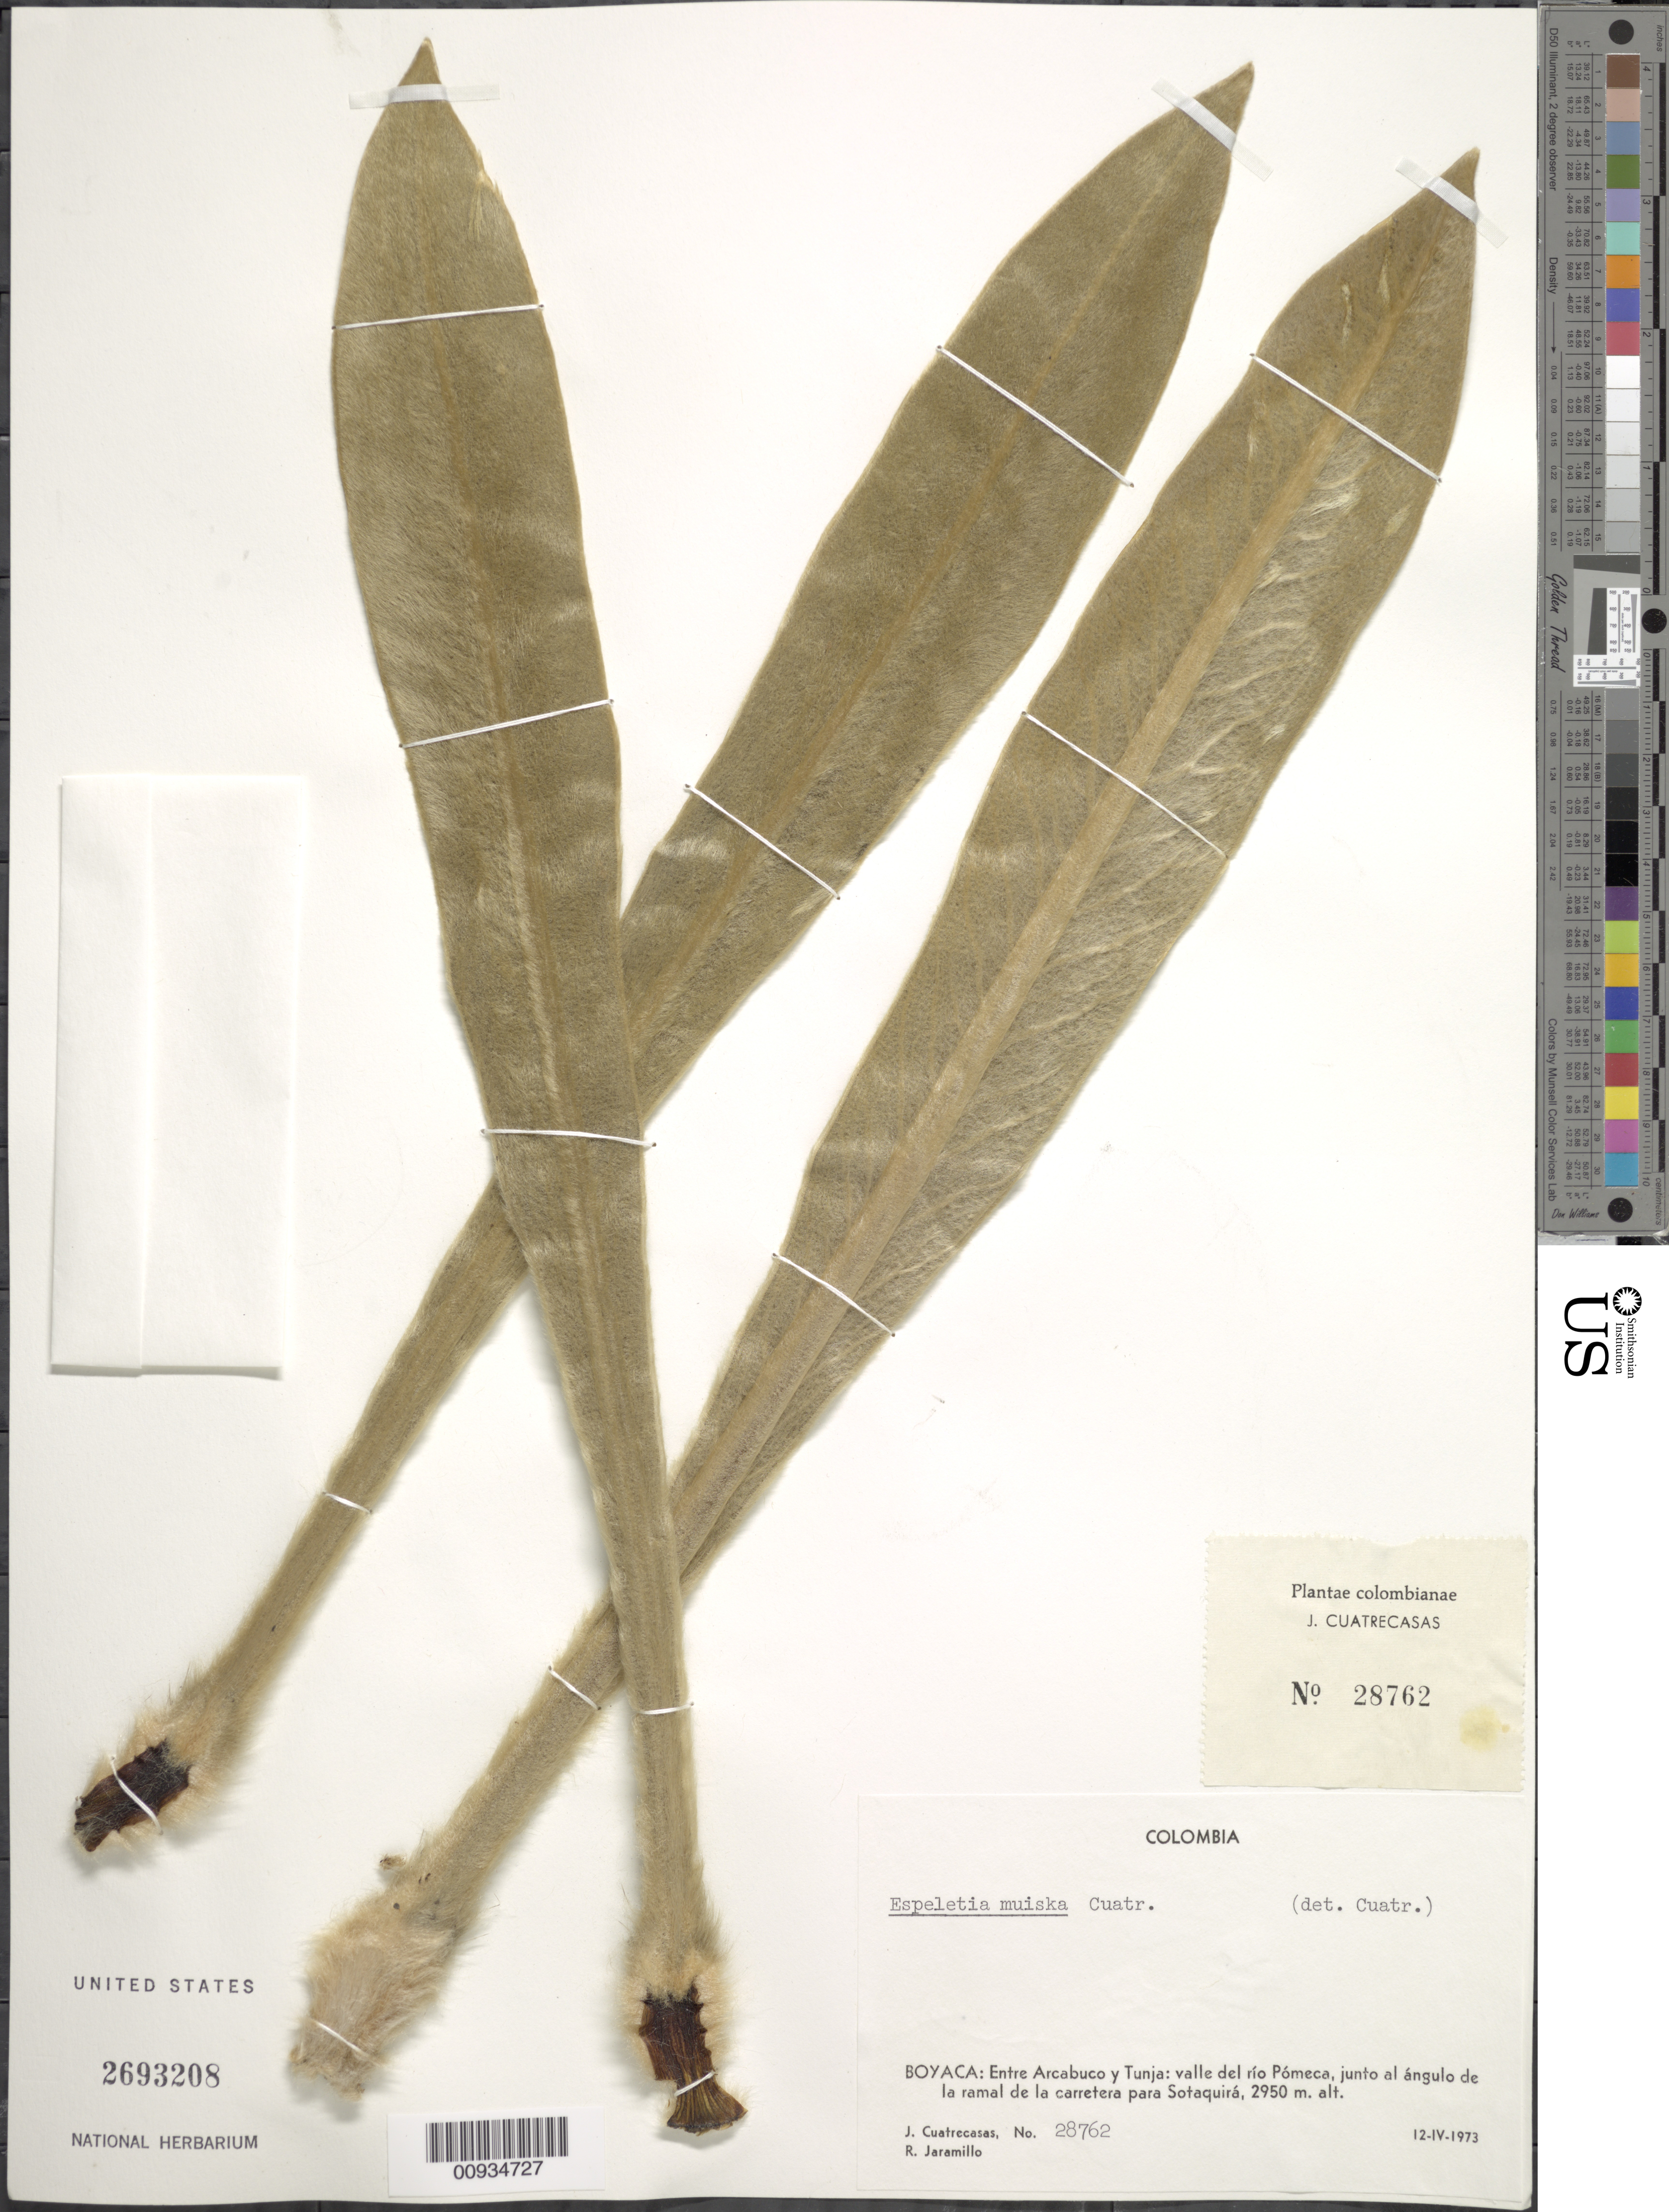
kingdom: Plantae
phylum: Tracheophyta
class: Magnoliopsida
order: Asterales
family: Asteraceae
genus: Espeletiopsis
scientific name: Espeletiopsis muiska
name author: (Cuatrec.) Cuatrec.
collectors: J. Cuatrecasas & R. Jaramillo M.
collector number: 28762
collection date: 1973-04-12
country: Colombia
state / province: Boyacá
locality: Boyacá: Entre Arcabuco y Tunja: valle del rio Pomeca, junto al angulo de la ramal de la carretera para Sotaquira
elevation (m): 2950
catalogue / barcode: US 2693208